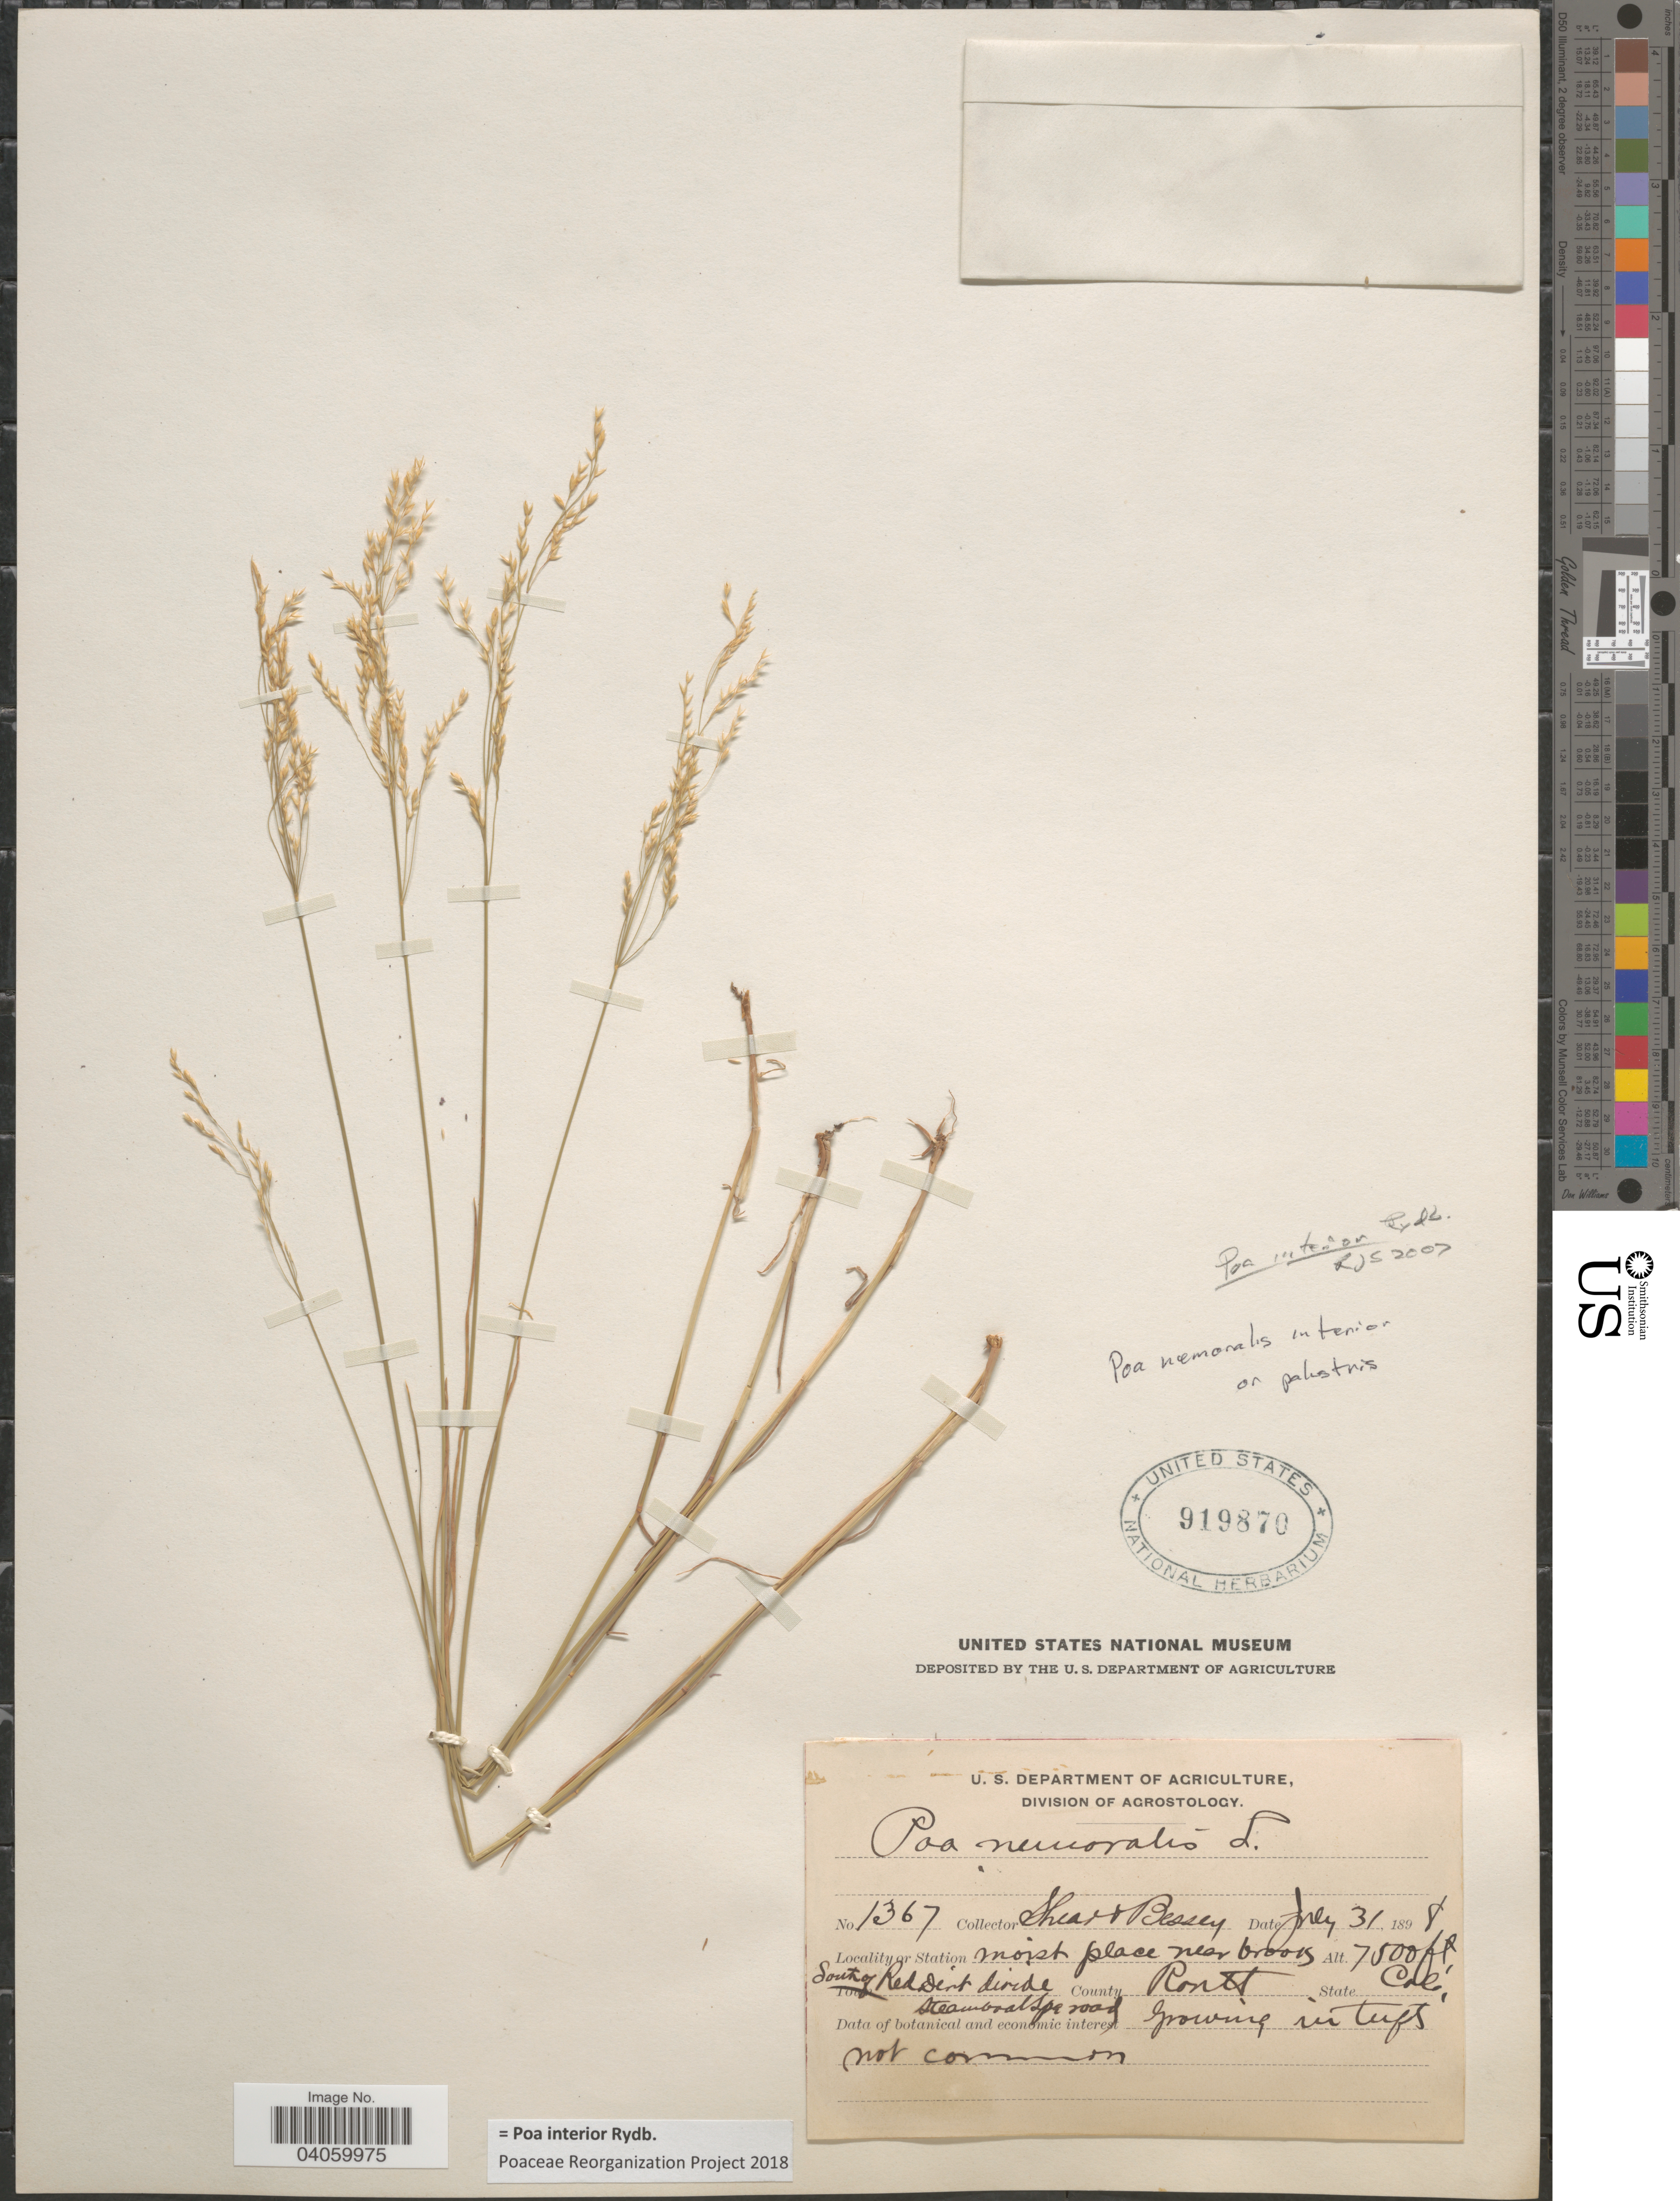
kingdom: Plantae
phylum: Tracheophyta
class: Liliopsida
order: Poales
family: Poaceae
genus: Poa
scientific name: Poa interior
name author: Rydb.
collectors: -- Shear & -. Bessey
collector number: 1367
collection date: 1898-07-31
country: United States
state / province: Colorado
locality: South of Red Dirt divide. County Routt.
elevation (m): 2286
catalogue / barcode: US 919870